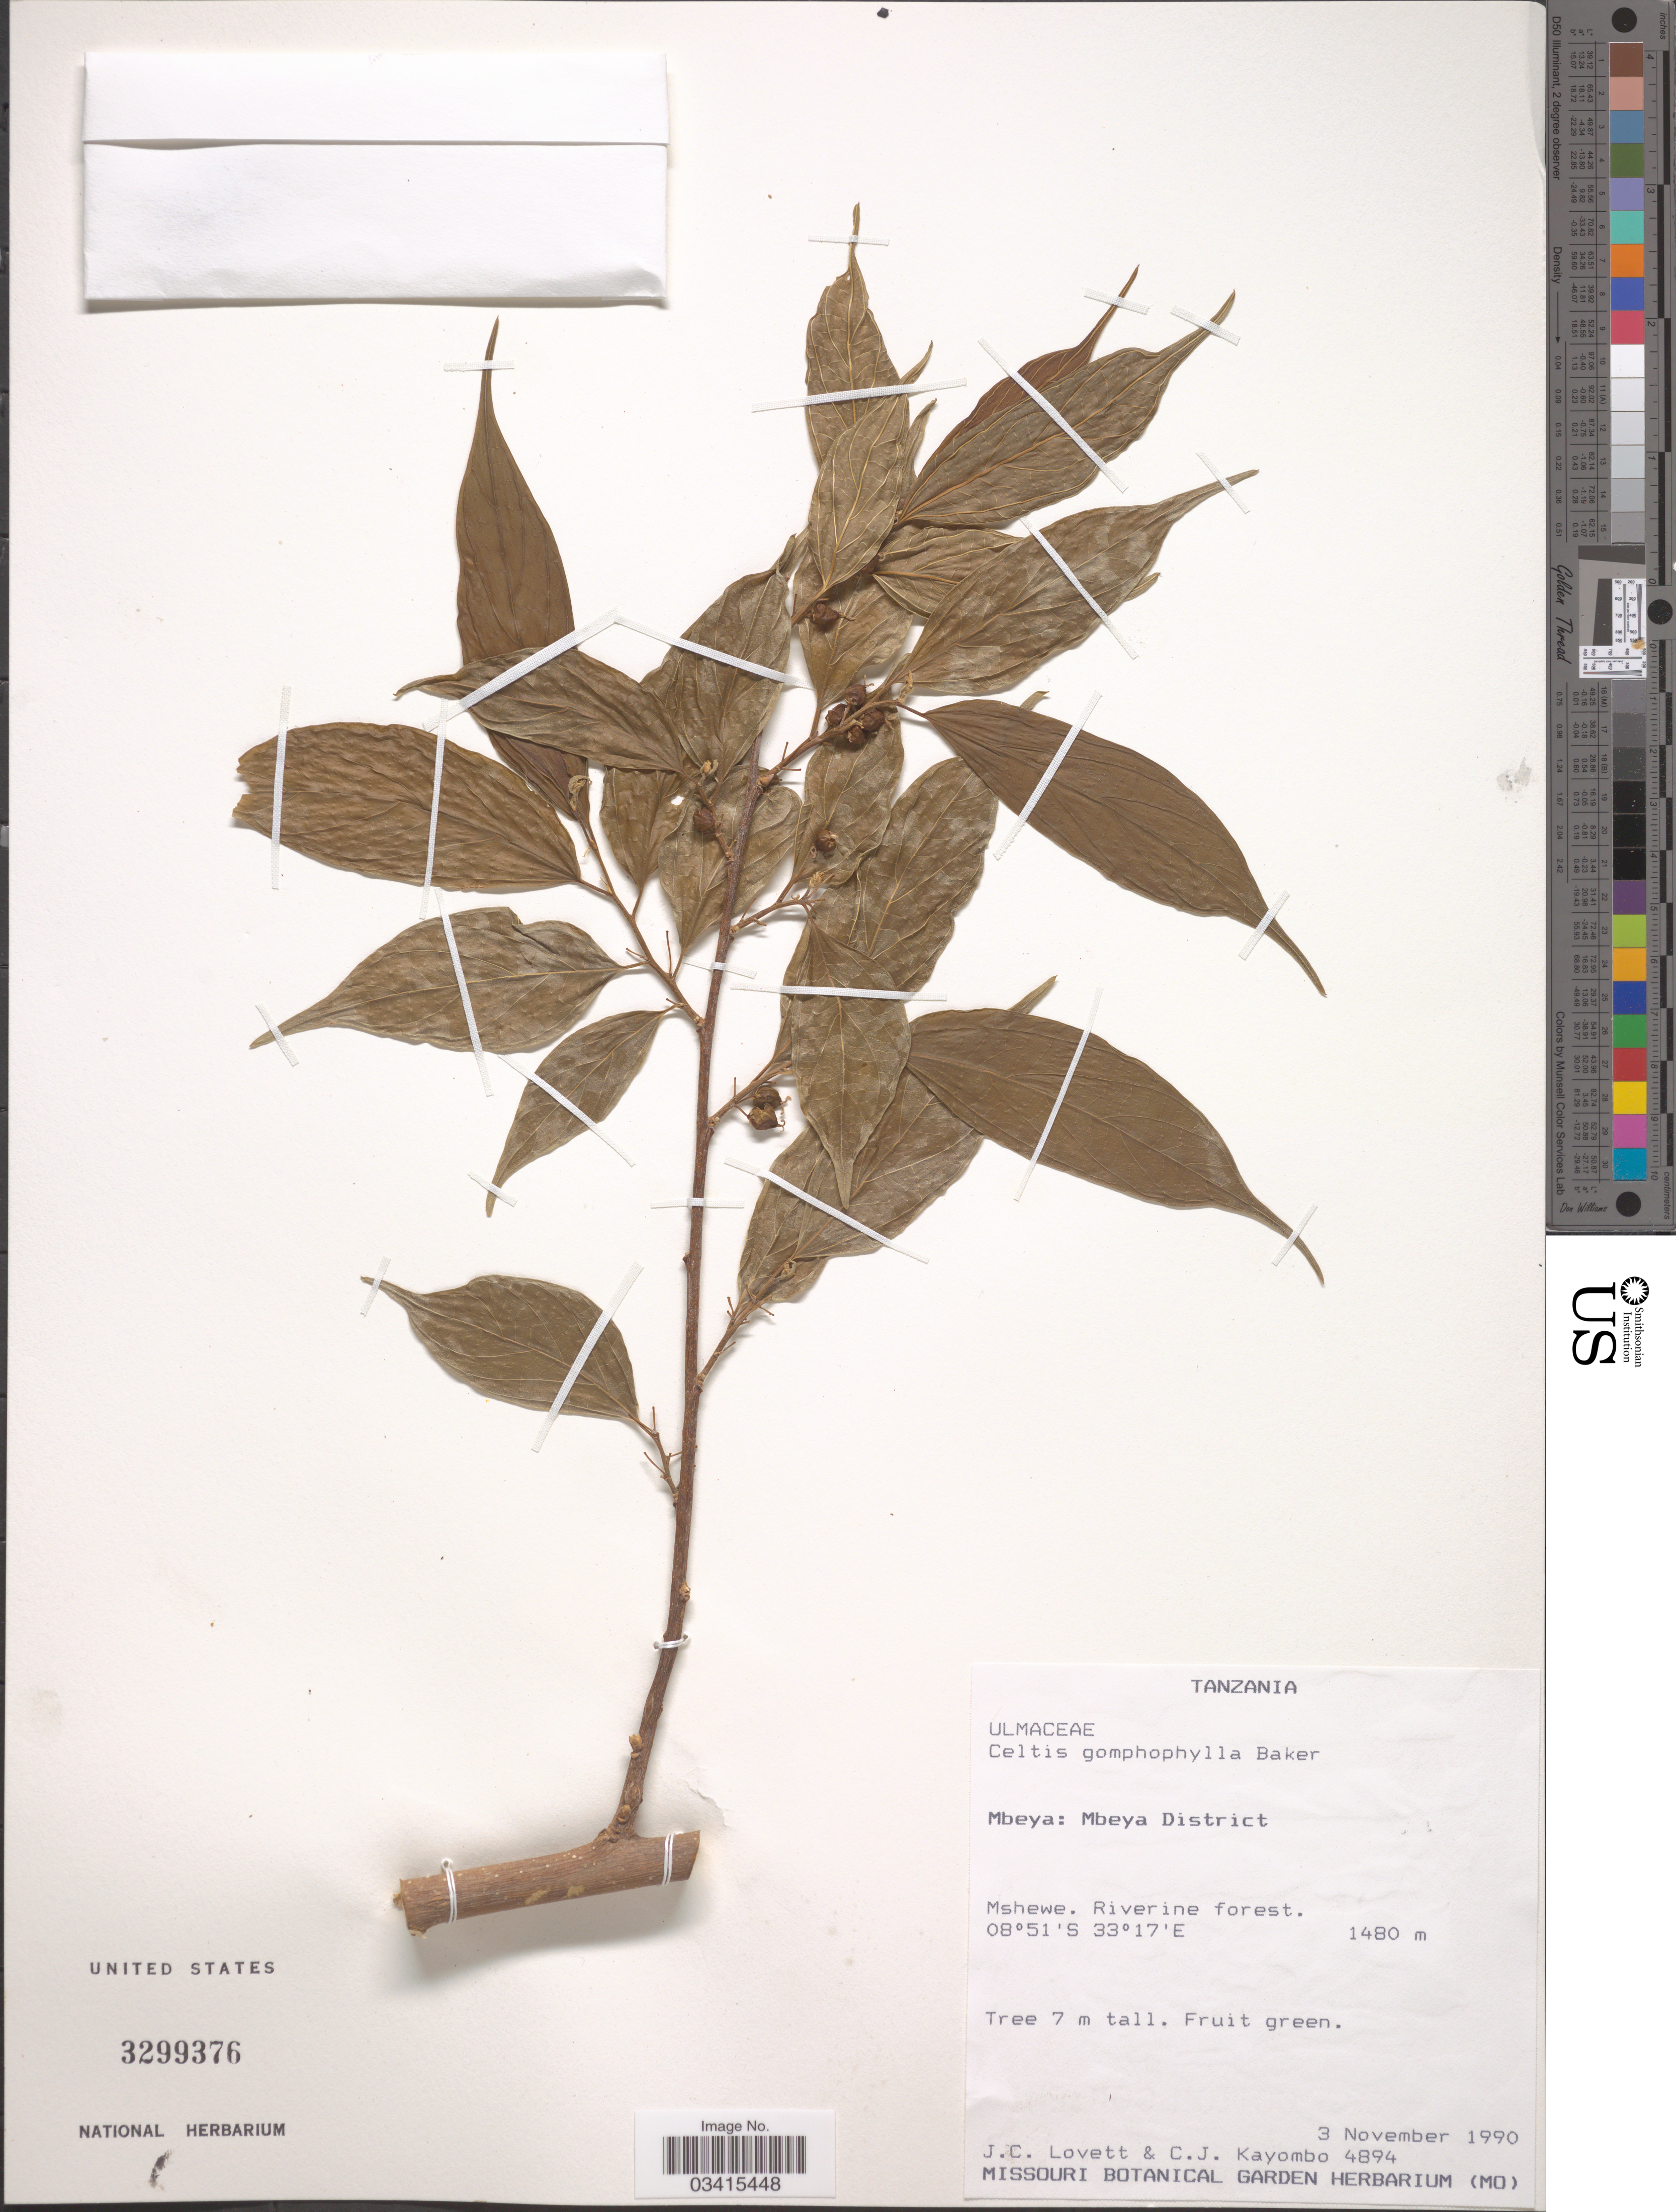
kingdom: Plantae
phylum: Tracheophyta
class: Magnoliopsida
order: Rosales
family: Cannabaceae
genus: Celtis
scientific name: Celtis gomphophylla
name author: Baker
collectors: J. Lovett & C. Kayombo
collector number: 4894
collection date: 1990-11-03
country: Tanzania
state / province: Mbeya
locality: Mbeya District. Mshewe. Riverine forest.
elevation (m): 1480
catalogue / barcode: US 3299376